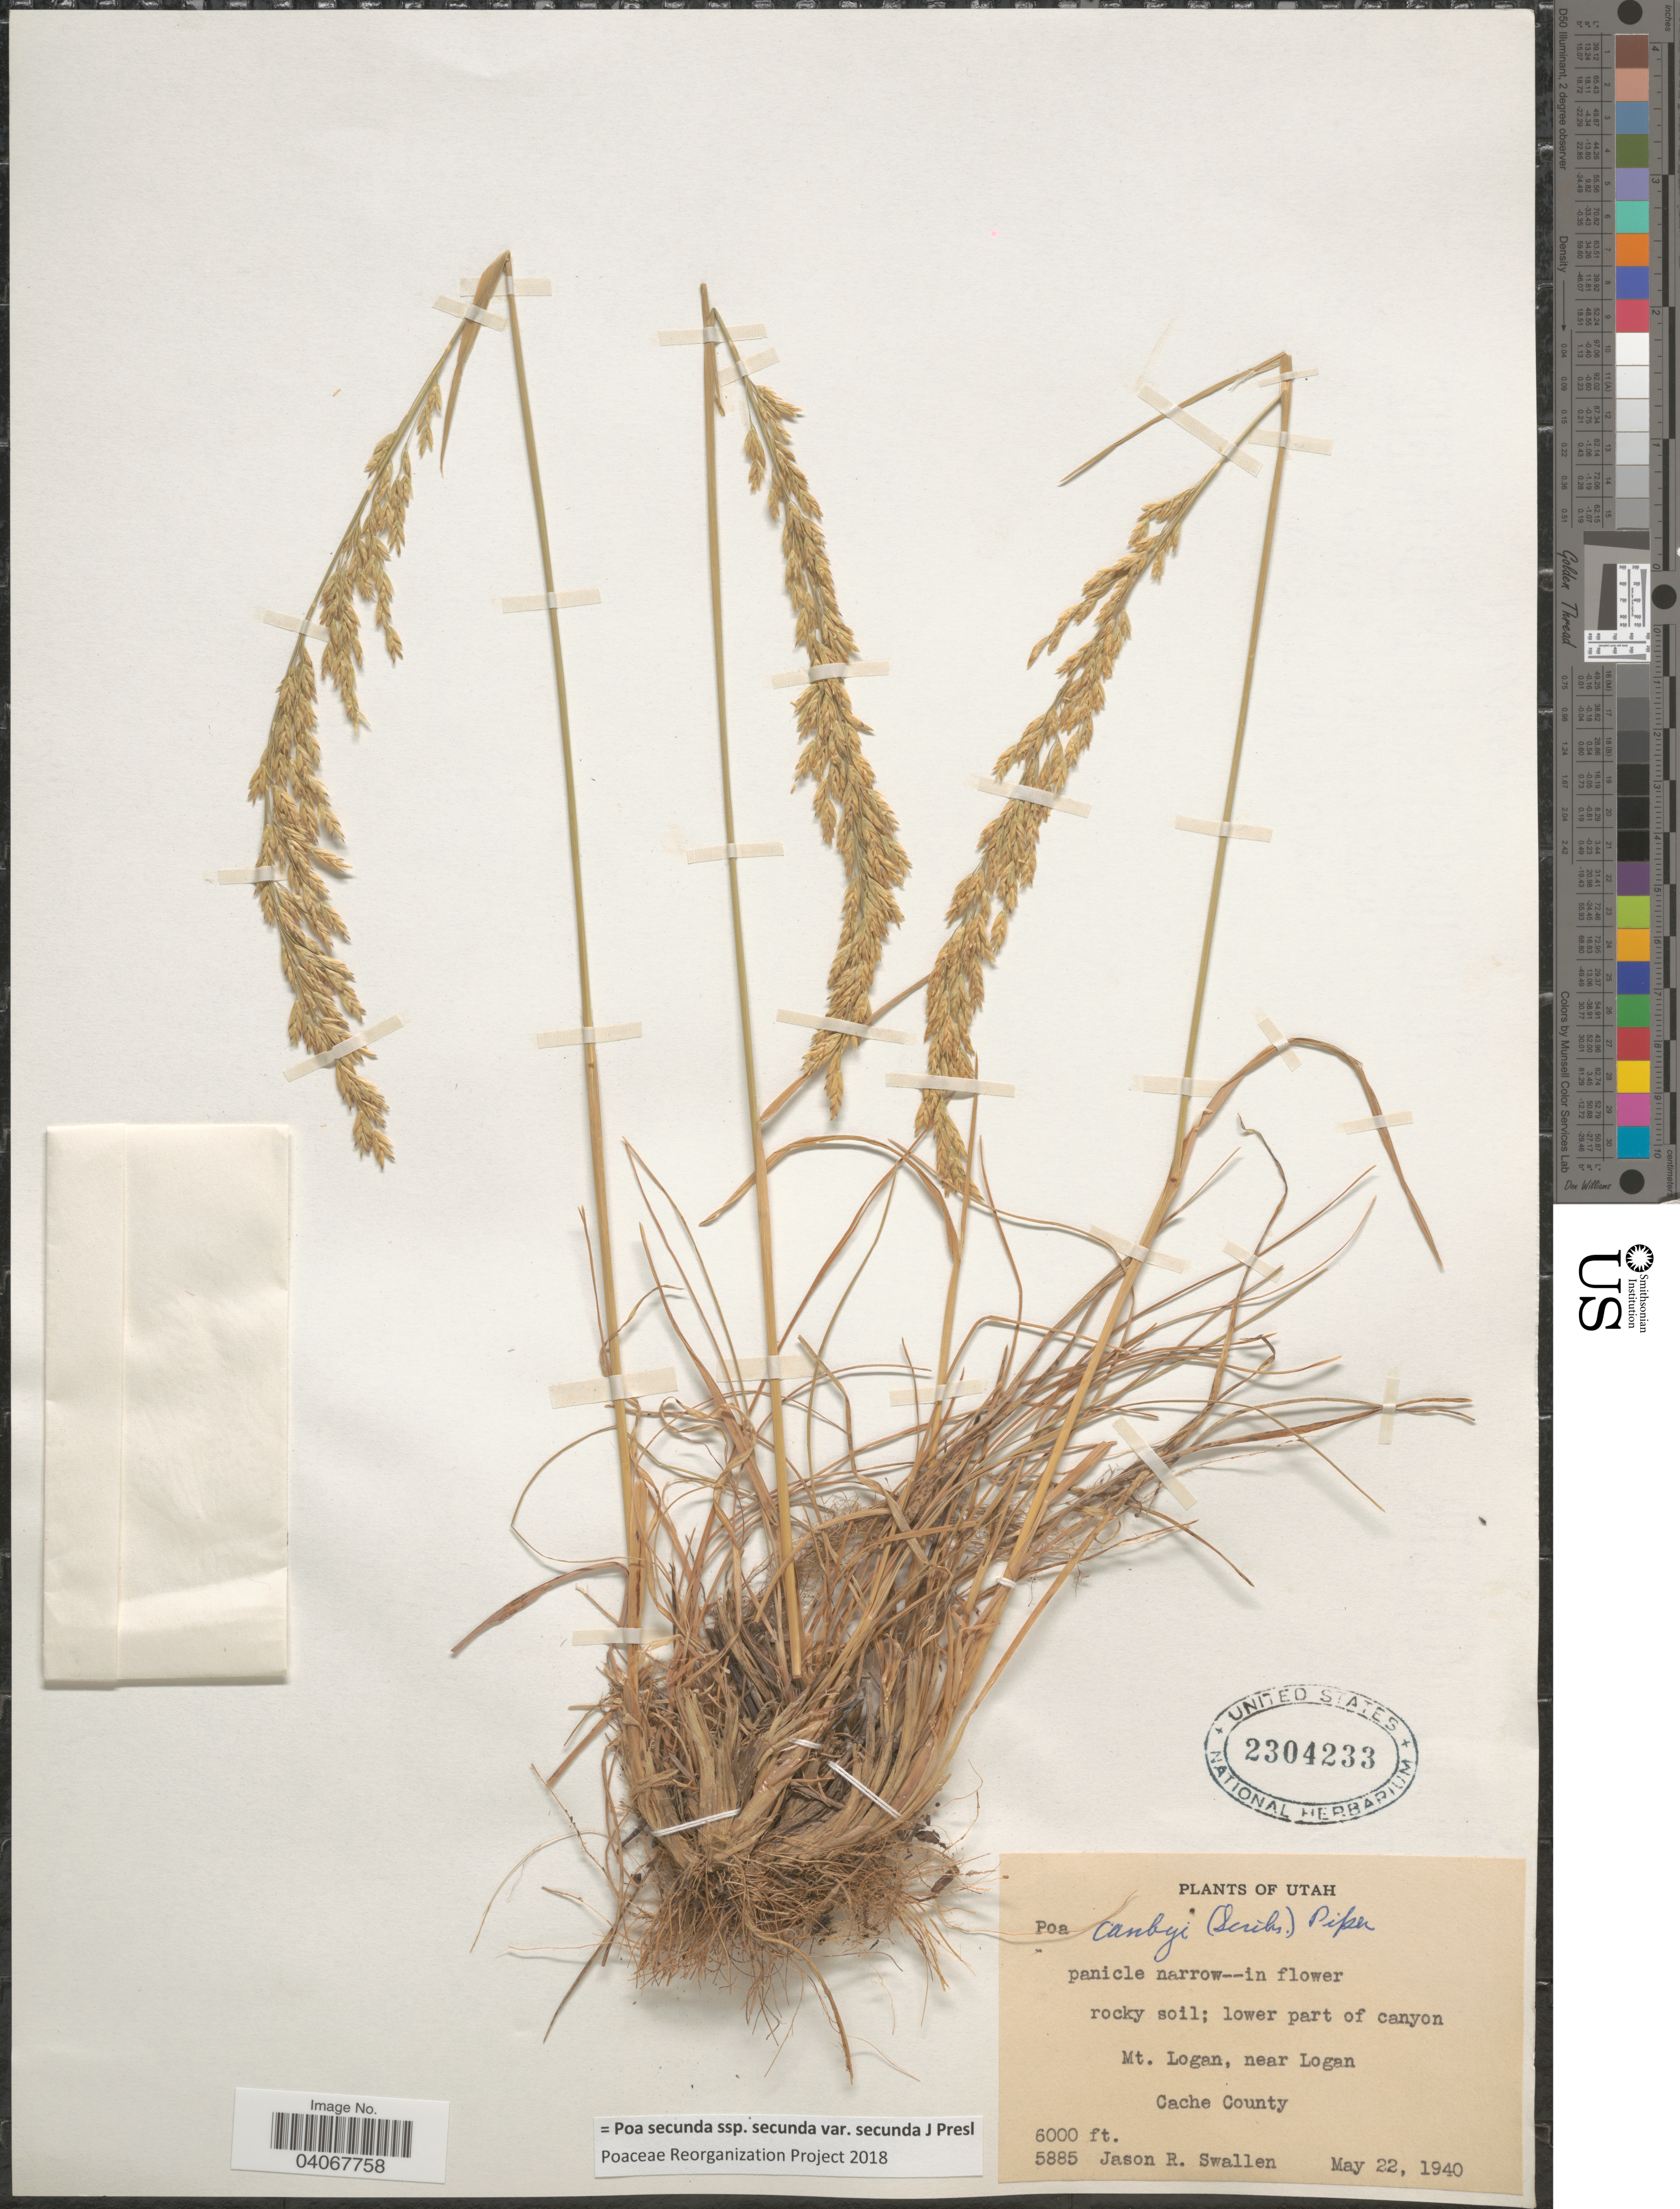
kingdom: Plantae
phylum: Tracheophyta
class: Liliopsida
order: Poales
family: Poaceae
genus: Poa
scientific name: Poa secunda subsp. secunda var. secunda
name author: J. Presl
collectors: J. R. Swallen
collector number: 5885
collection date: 1940-05-22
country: United States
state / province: Utah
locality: Rocky soil; lower part of canyon Mt. Logan, near Logan Cache County.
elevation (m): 1829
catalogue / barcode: US 2304233